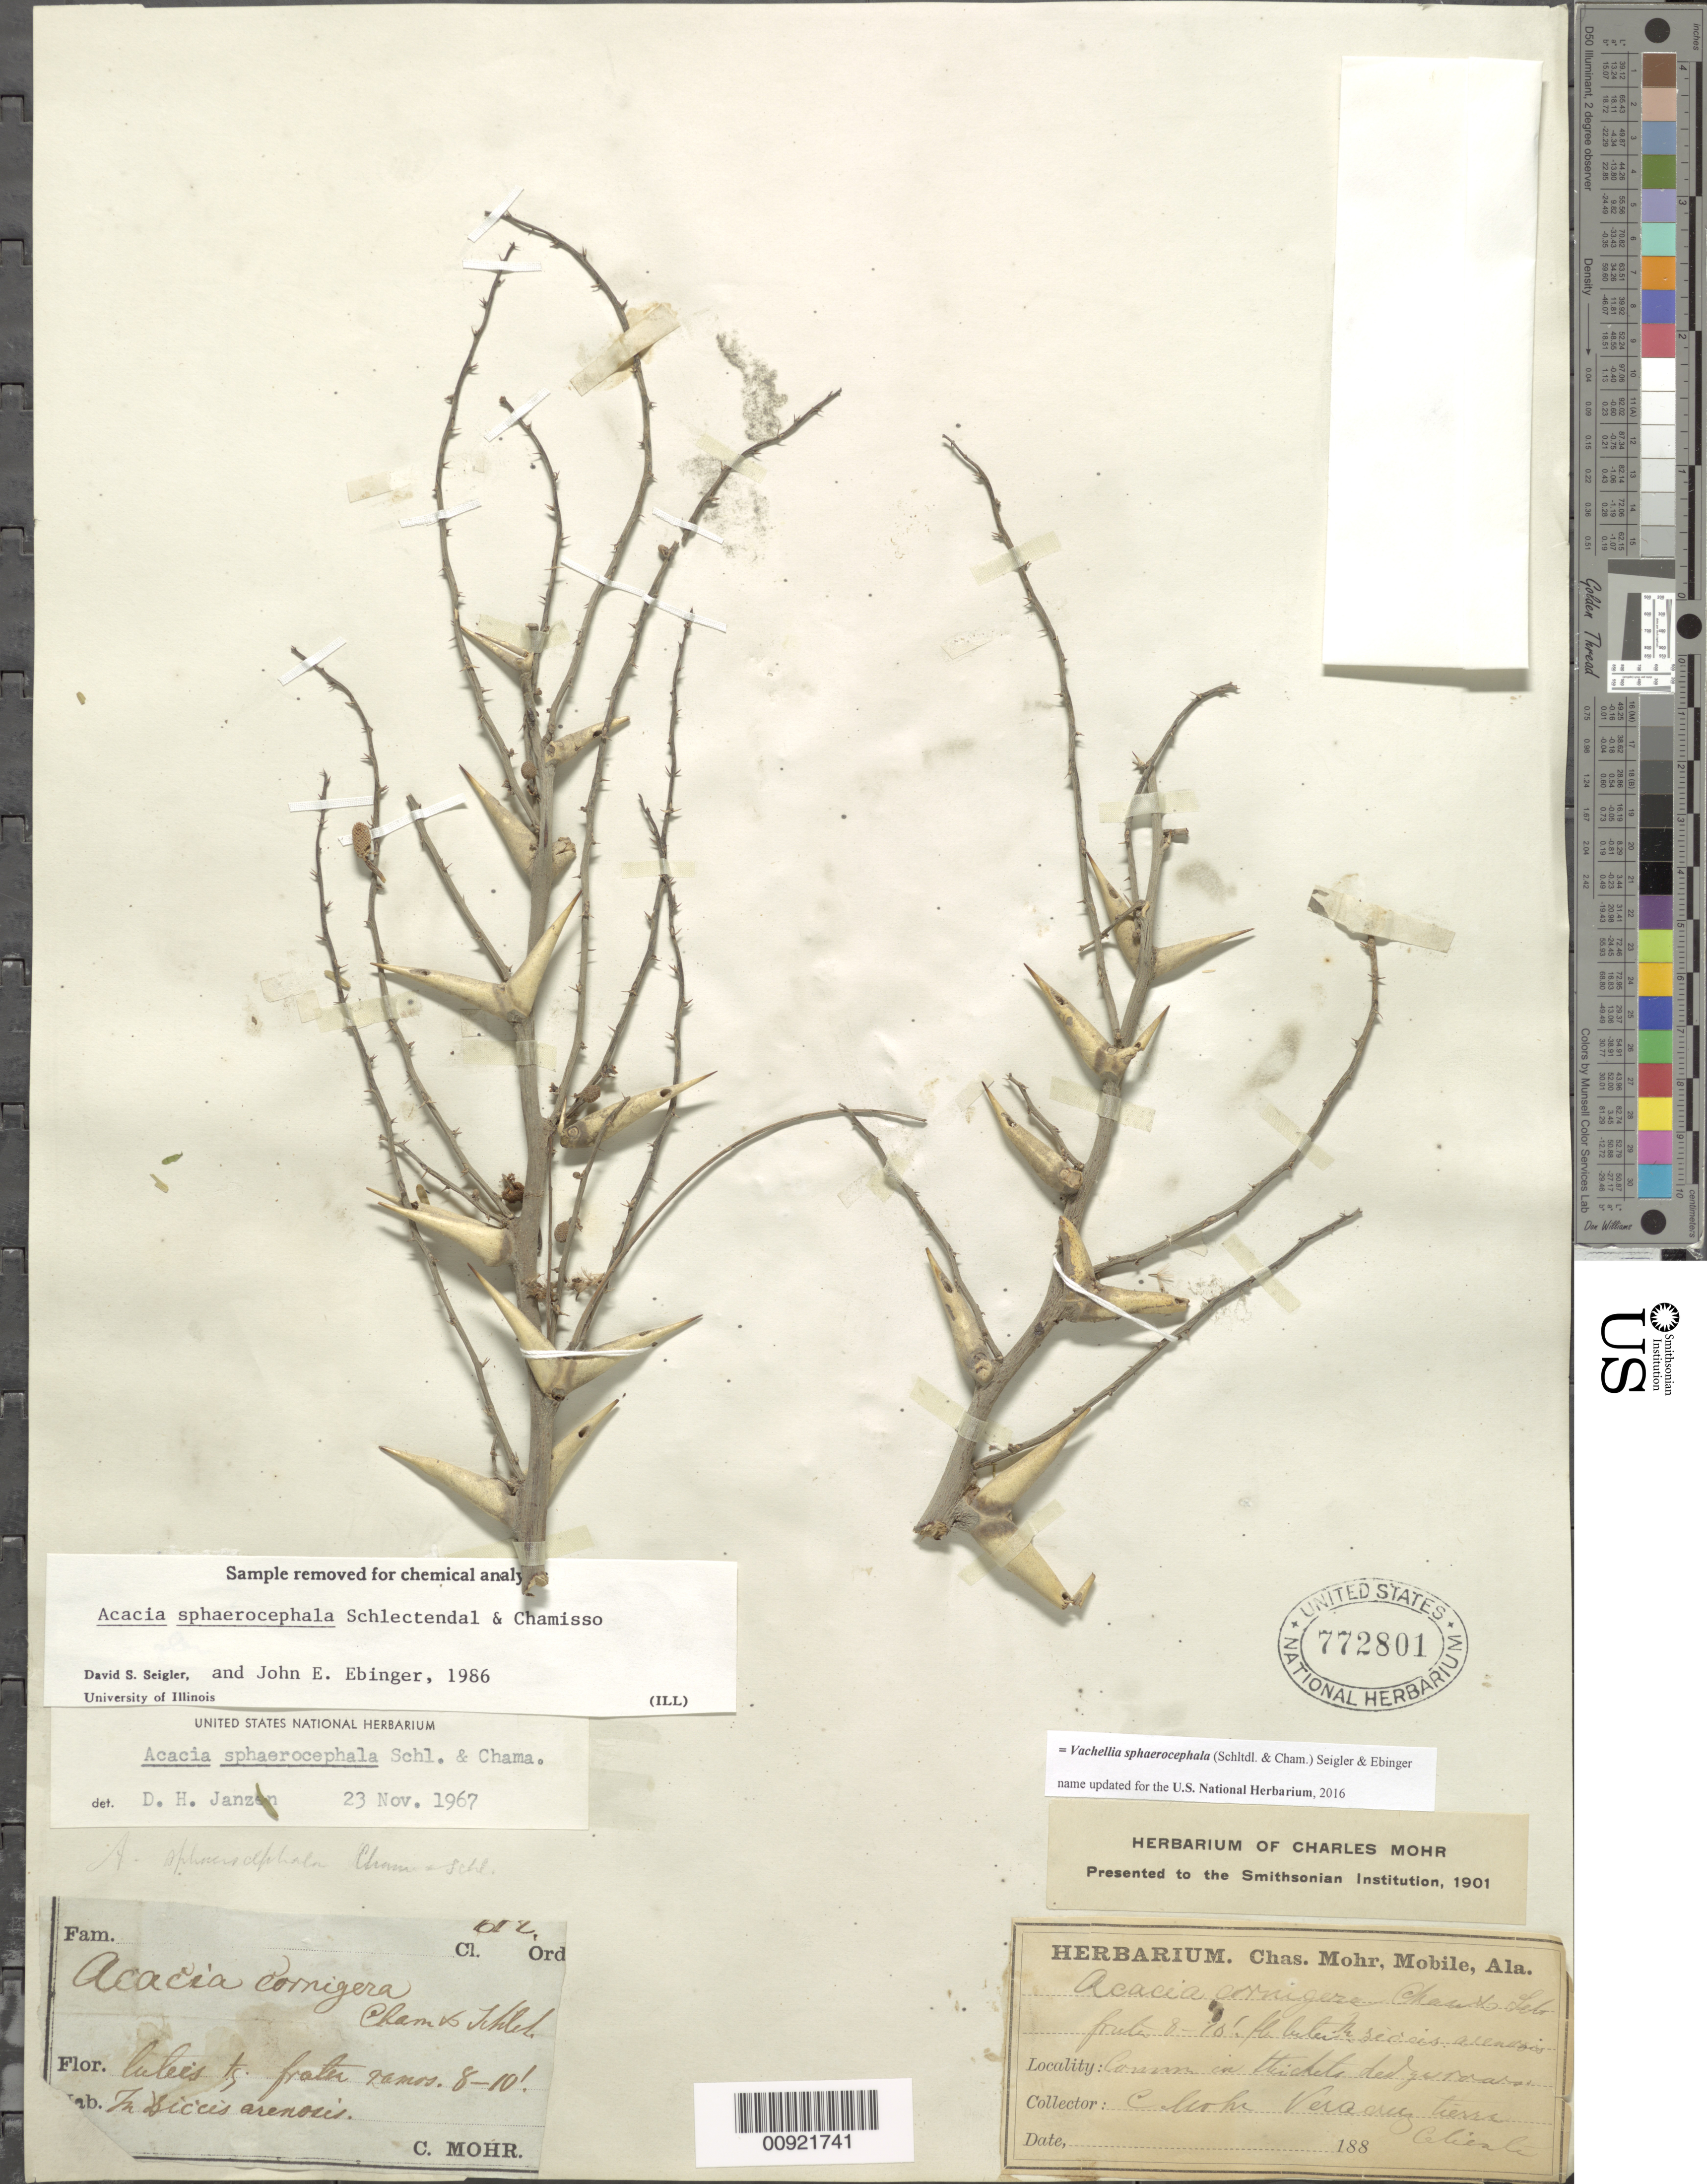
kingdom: Plantae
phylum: Tracheophyta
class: Magnoliopsida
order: Fabales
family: Fabaceae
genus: Vachellia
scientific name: Vachellia sphaerocephala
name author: (Cham. & Schltdl.) Seigler & Ebinger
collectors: C. T. Mohr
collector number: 612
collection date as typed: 188-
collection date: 1880/1889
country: Mexico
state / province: Veracruz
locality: Veracruz: Tierra Caliente.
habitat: In siccis arenosis. Common in thickets ledge rows (illegible).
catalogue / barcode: US 772801